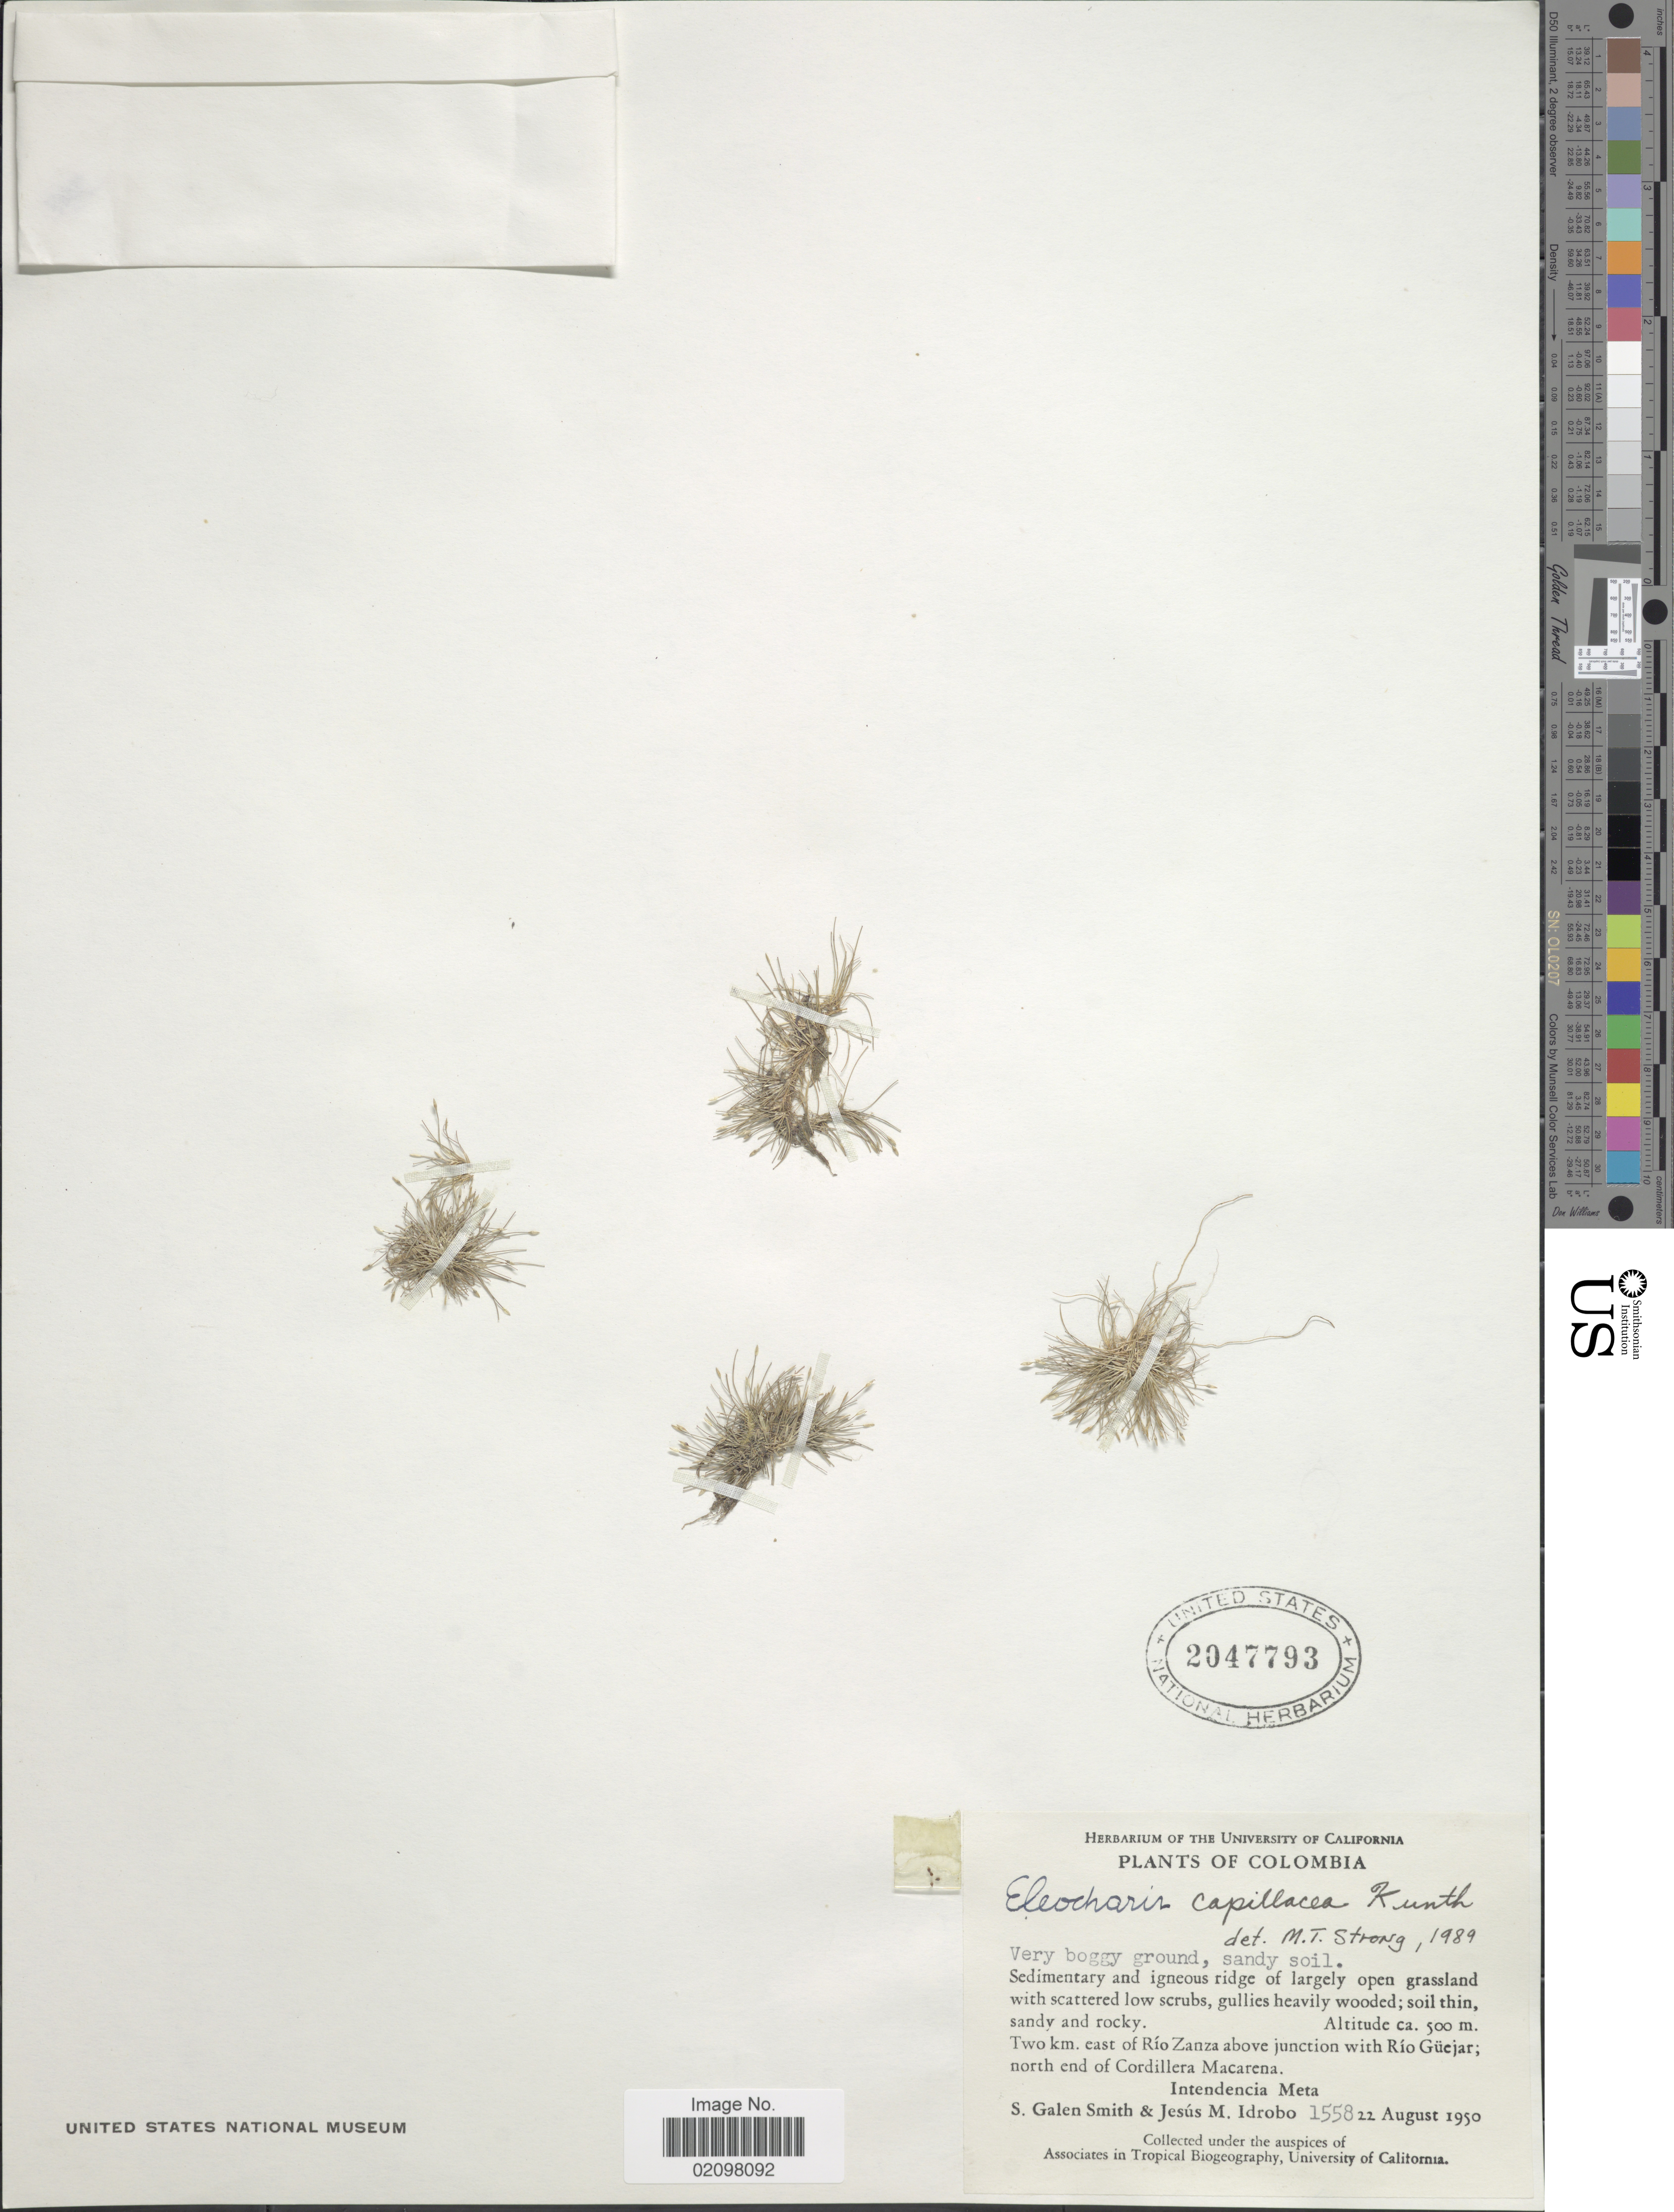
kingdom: Plantae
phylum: Tracheophyta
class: Liliopsida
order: Poales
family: Cyperaceae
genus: Eleocharis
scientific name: Eleocharis capillacea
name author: Kunth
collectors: S. G. Smith & J. M. Idrobo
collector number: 1558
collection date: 1950-08-22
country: Colombia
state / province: Meta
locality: Two km east of Río Zanza above junction with Río Güejar; north end of Cordillera Macarena, Intendencia Meta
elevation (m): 500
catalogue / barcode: US 2047793